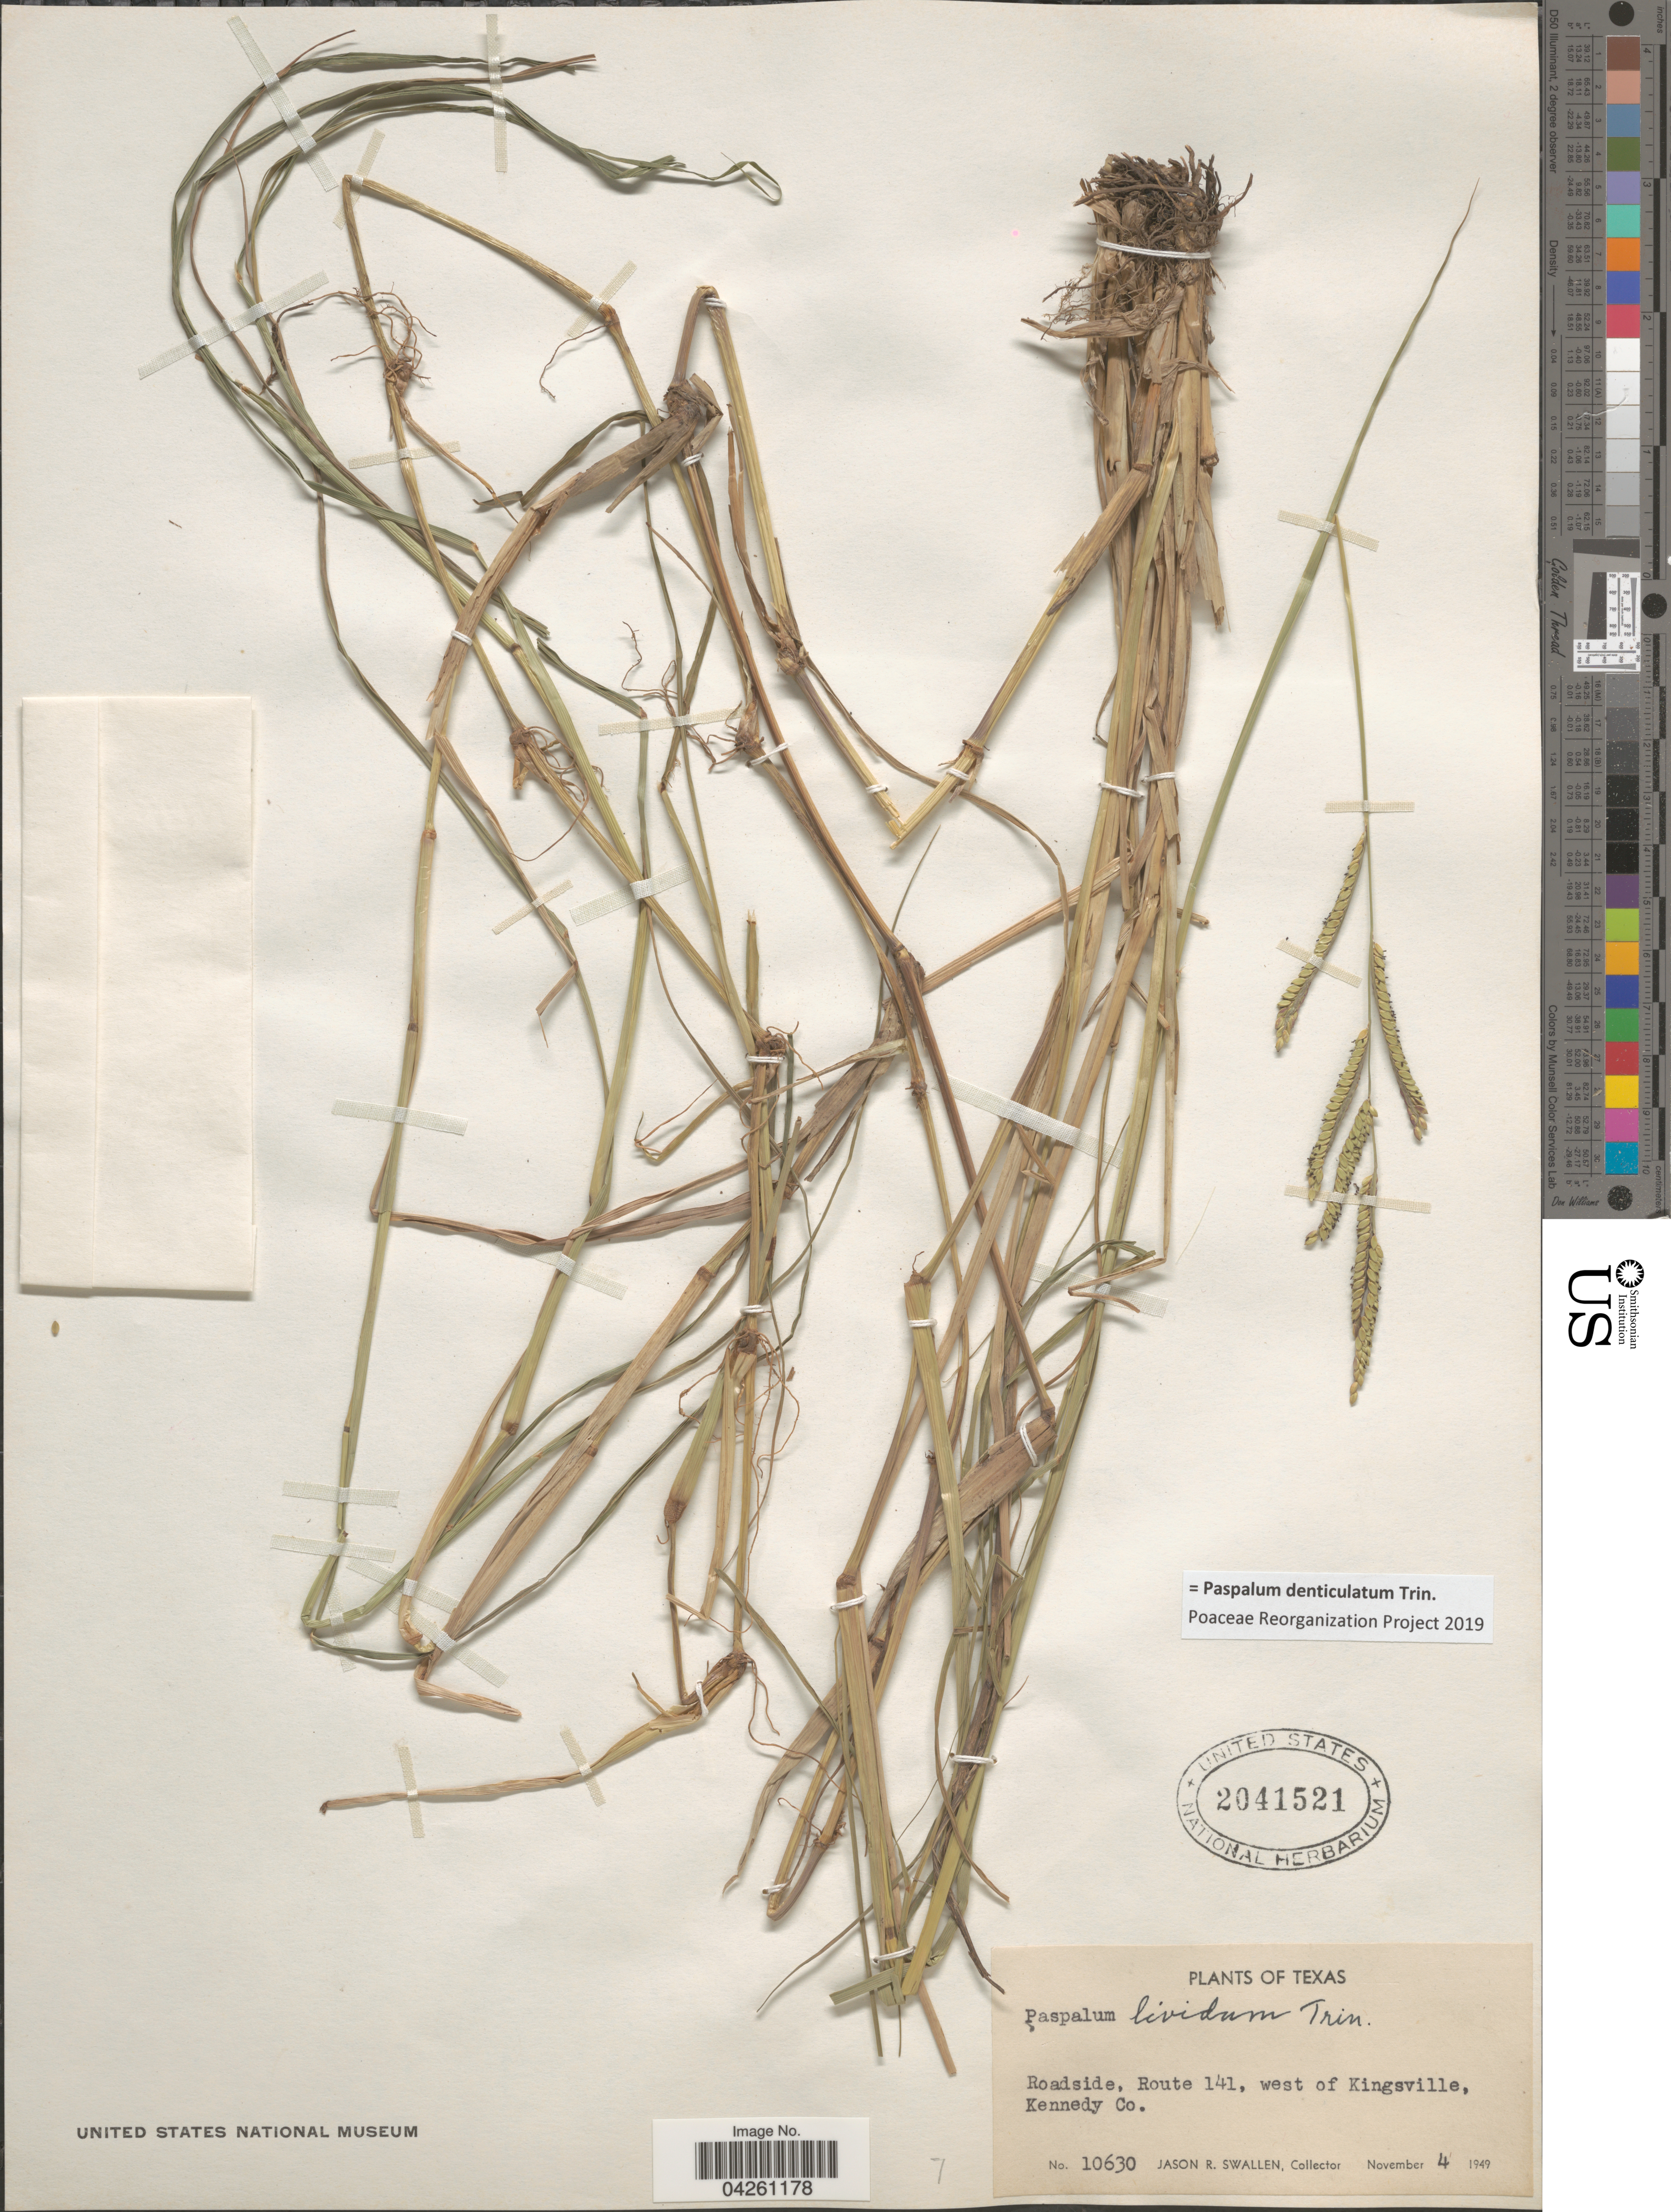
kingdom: Plantae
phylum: Tracheophyta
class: Liliopsida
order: Poales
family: Poaceae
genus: Paspalum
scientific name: Paspalum denticulatum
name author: Trin.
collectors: J. R. Swallen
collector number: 10630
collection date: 1949-11-04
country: United States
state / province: Texas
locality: Roadside, Route 141, west of Kingsville, Kennedy Co.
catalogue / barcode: US 2041521